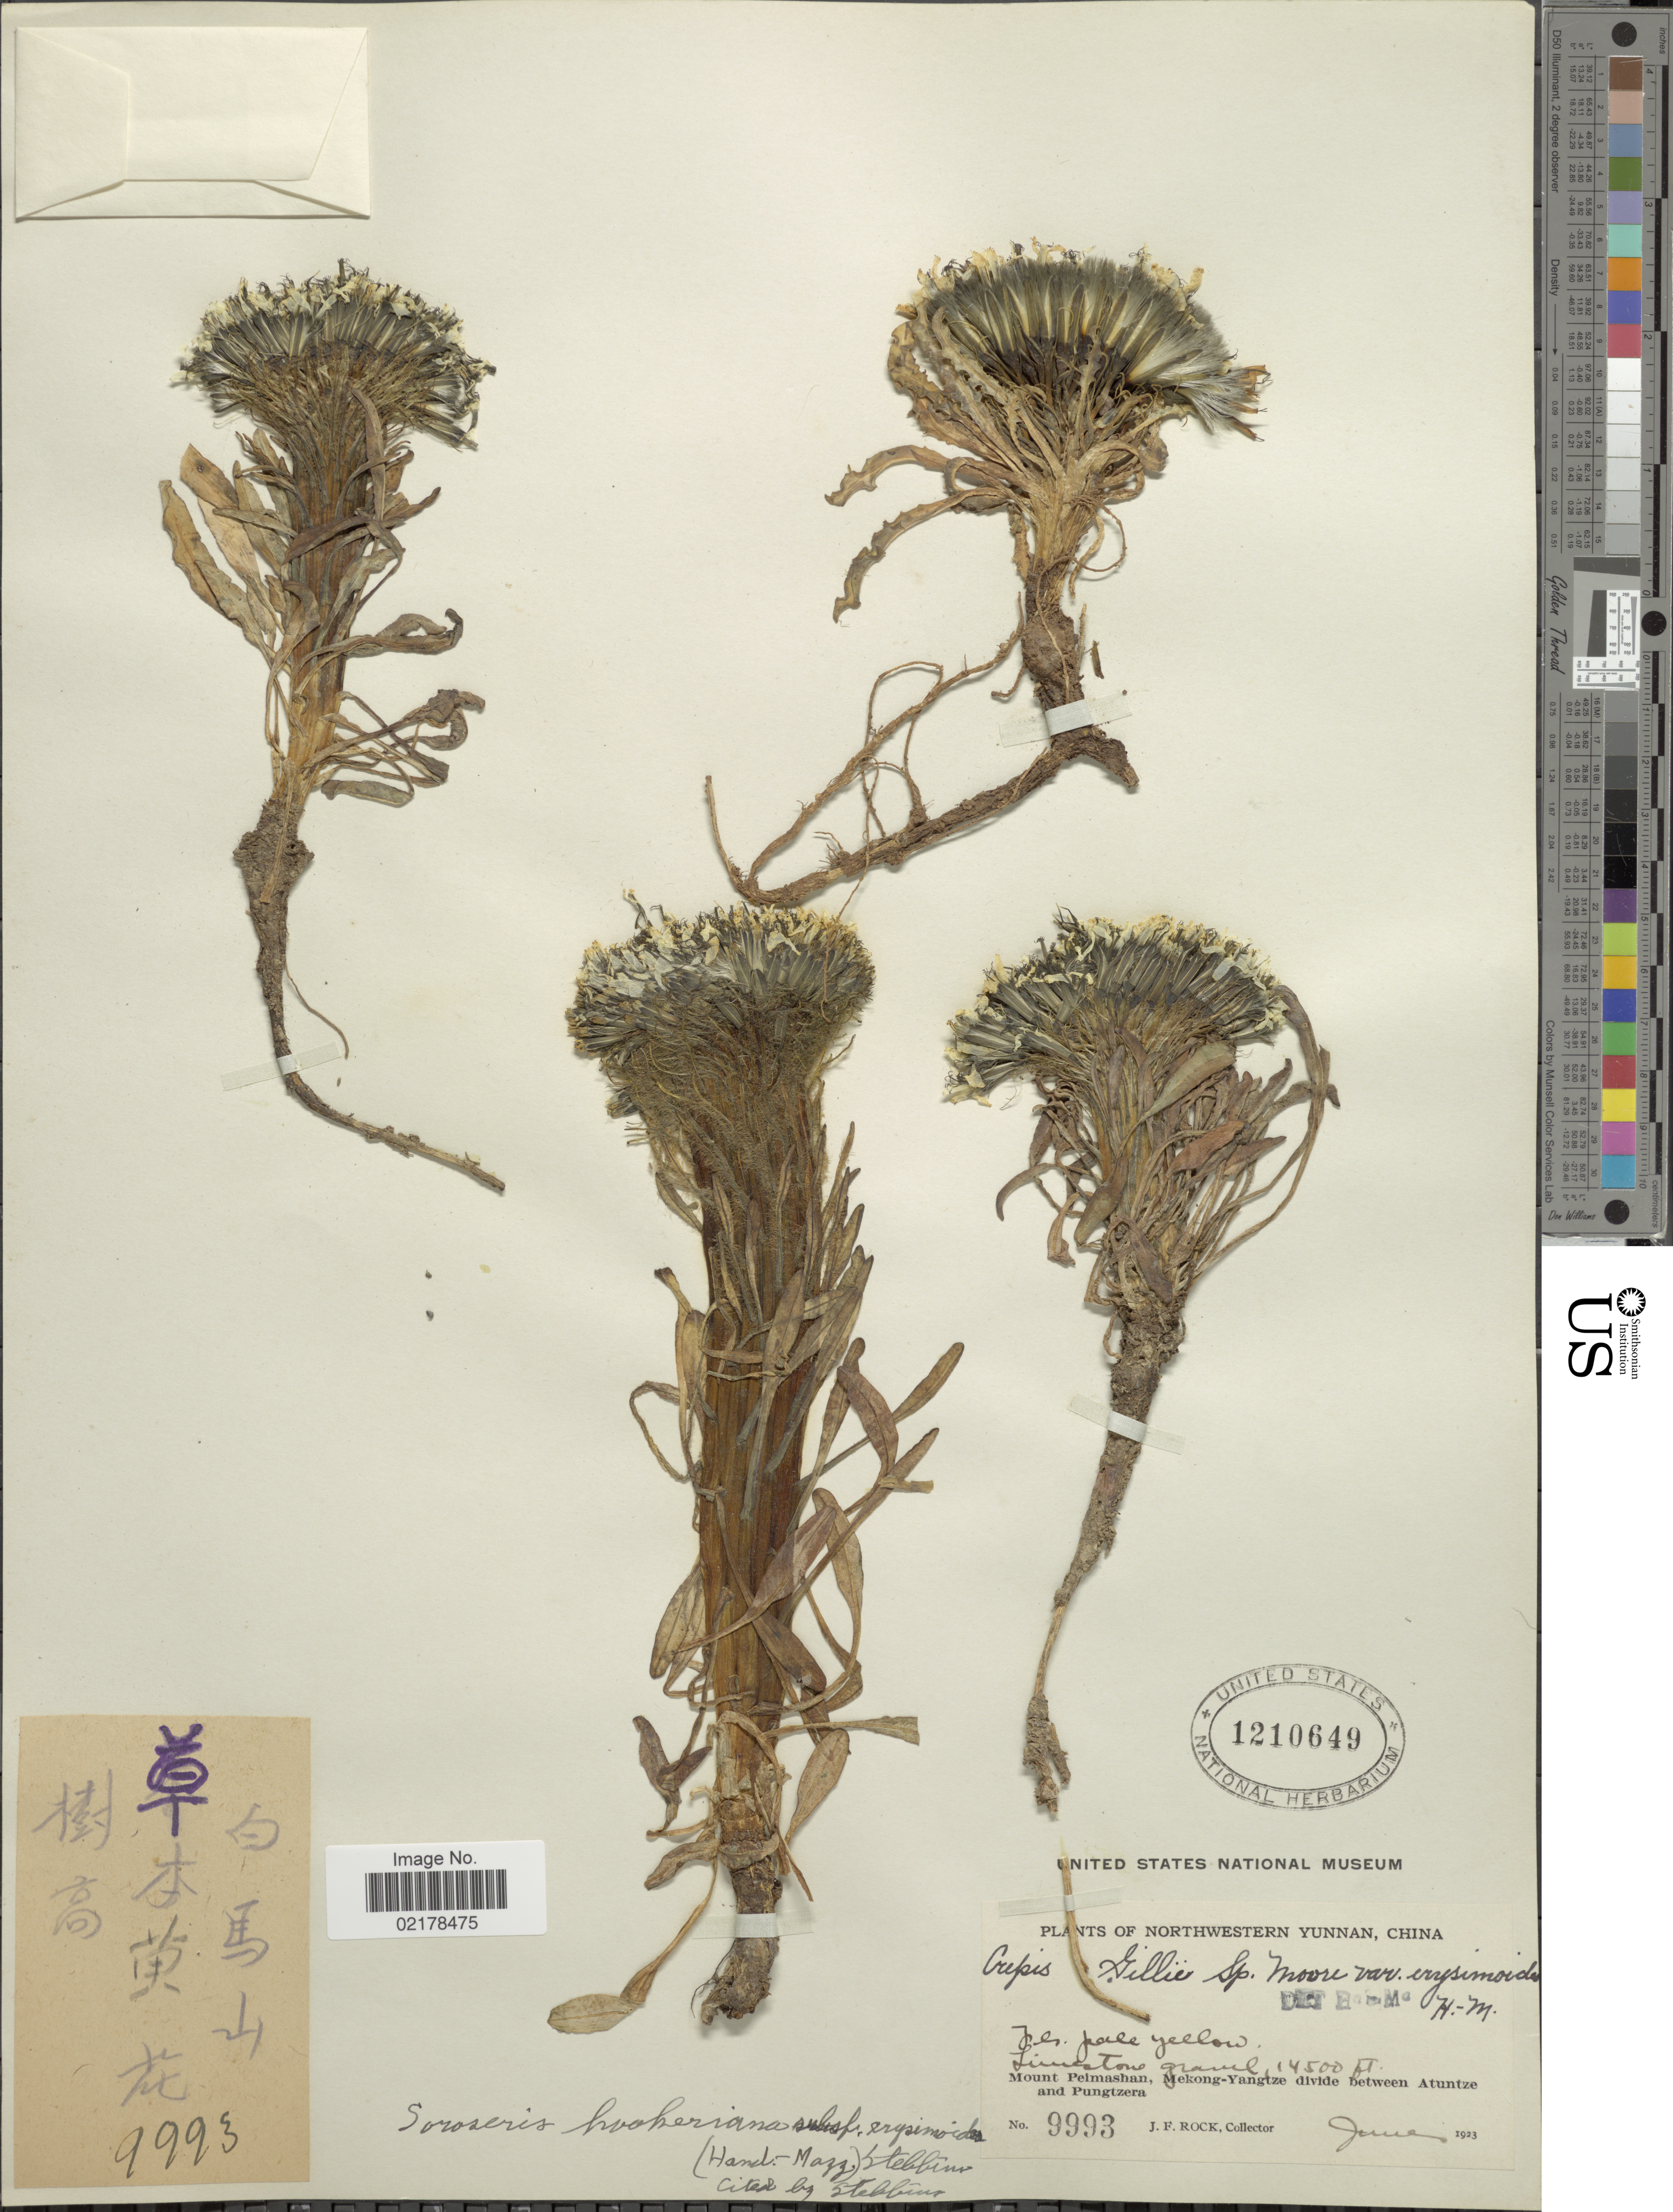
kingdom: Plantae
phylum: Tracheophyta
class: Magnoliopsida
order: Asterales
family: Asteraceae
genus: Soroseris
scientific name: Soroseris hookeriana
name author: Stebbins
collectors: J. F. Rock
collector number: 9993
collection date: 1923-06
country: China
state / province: Yunnan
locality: Northwestern Yunna, Mount Pelmashan, Mekong-Yangtze divide between Atuntze and Pungtzera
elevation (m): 4420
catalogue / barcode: US 1210649